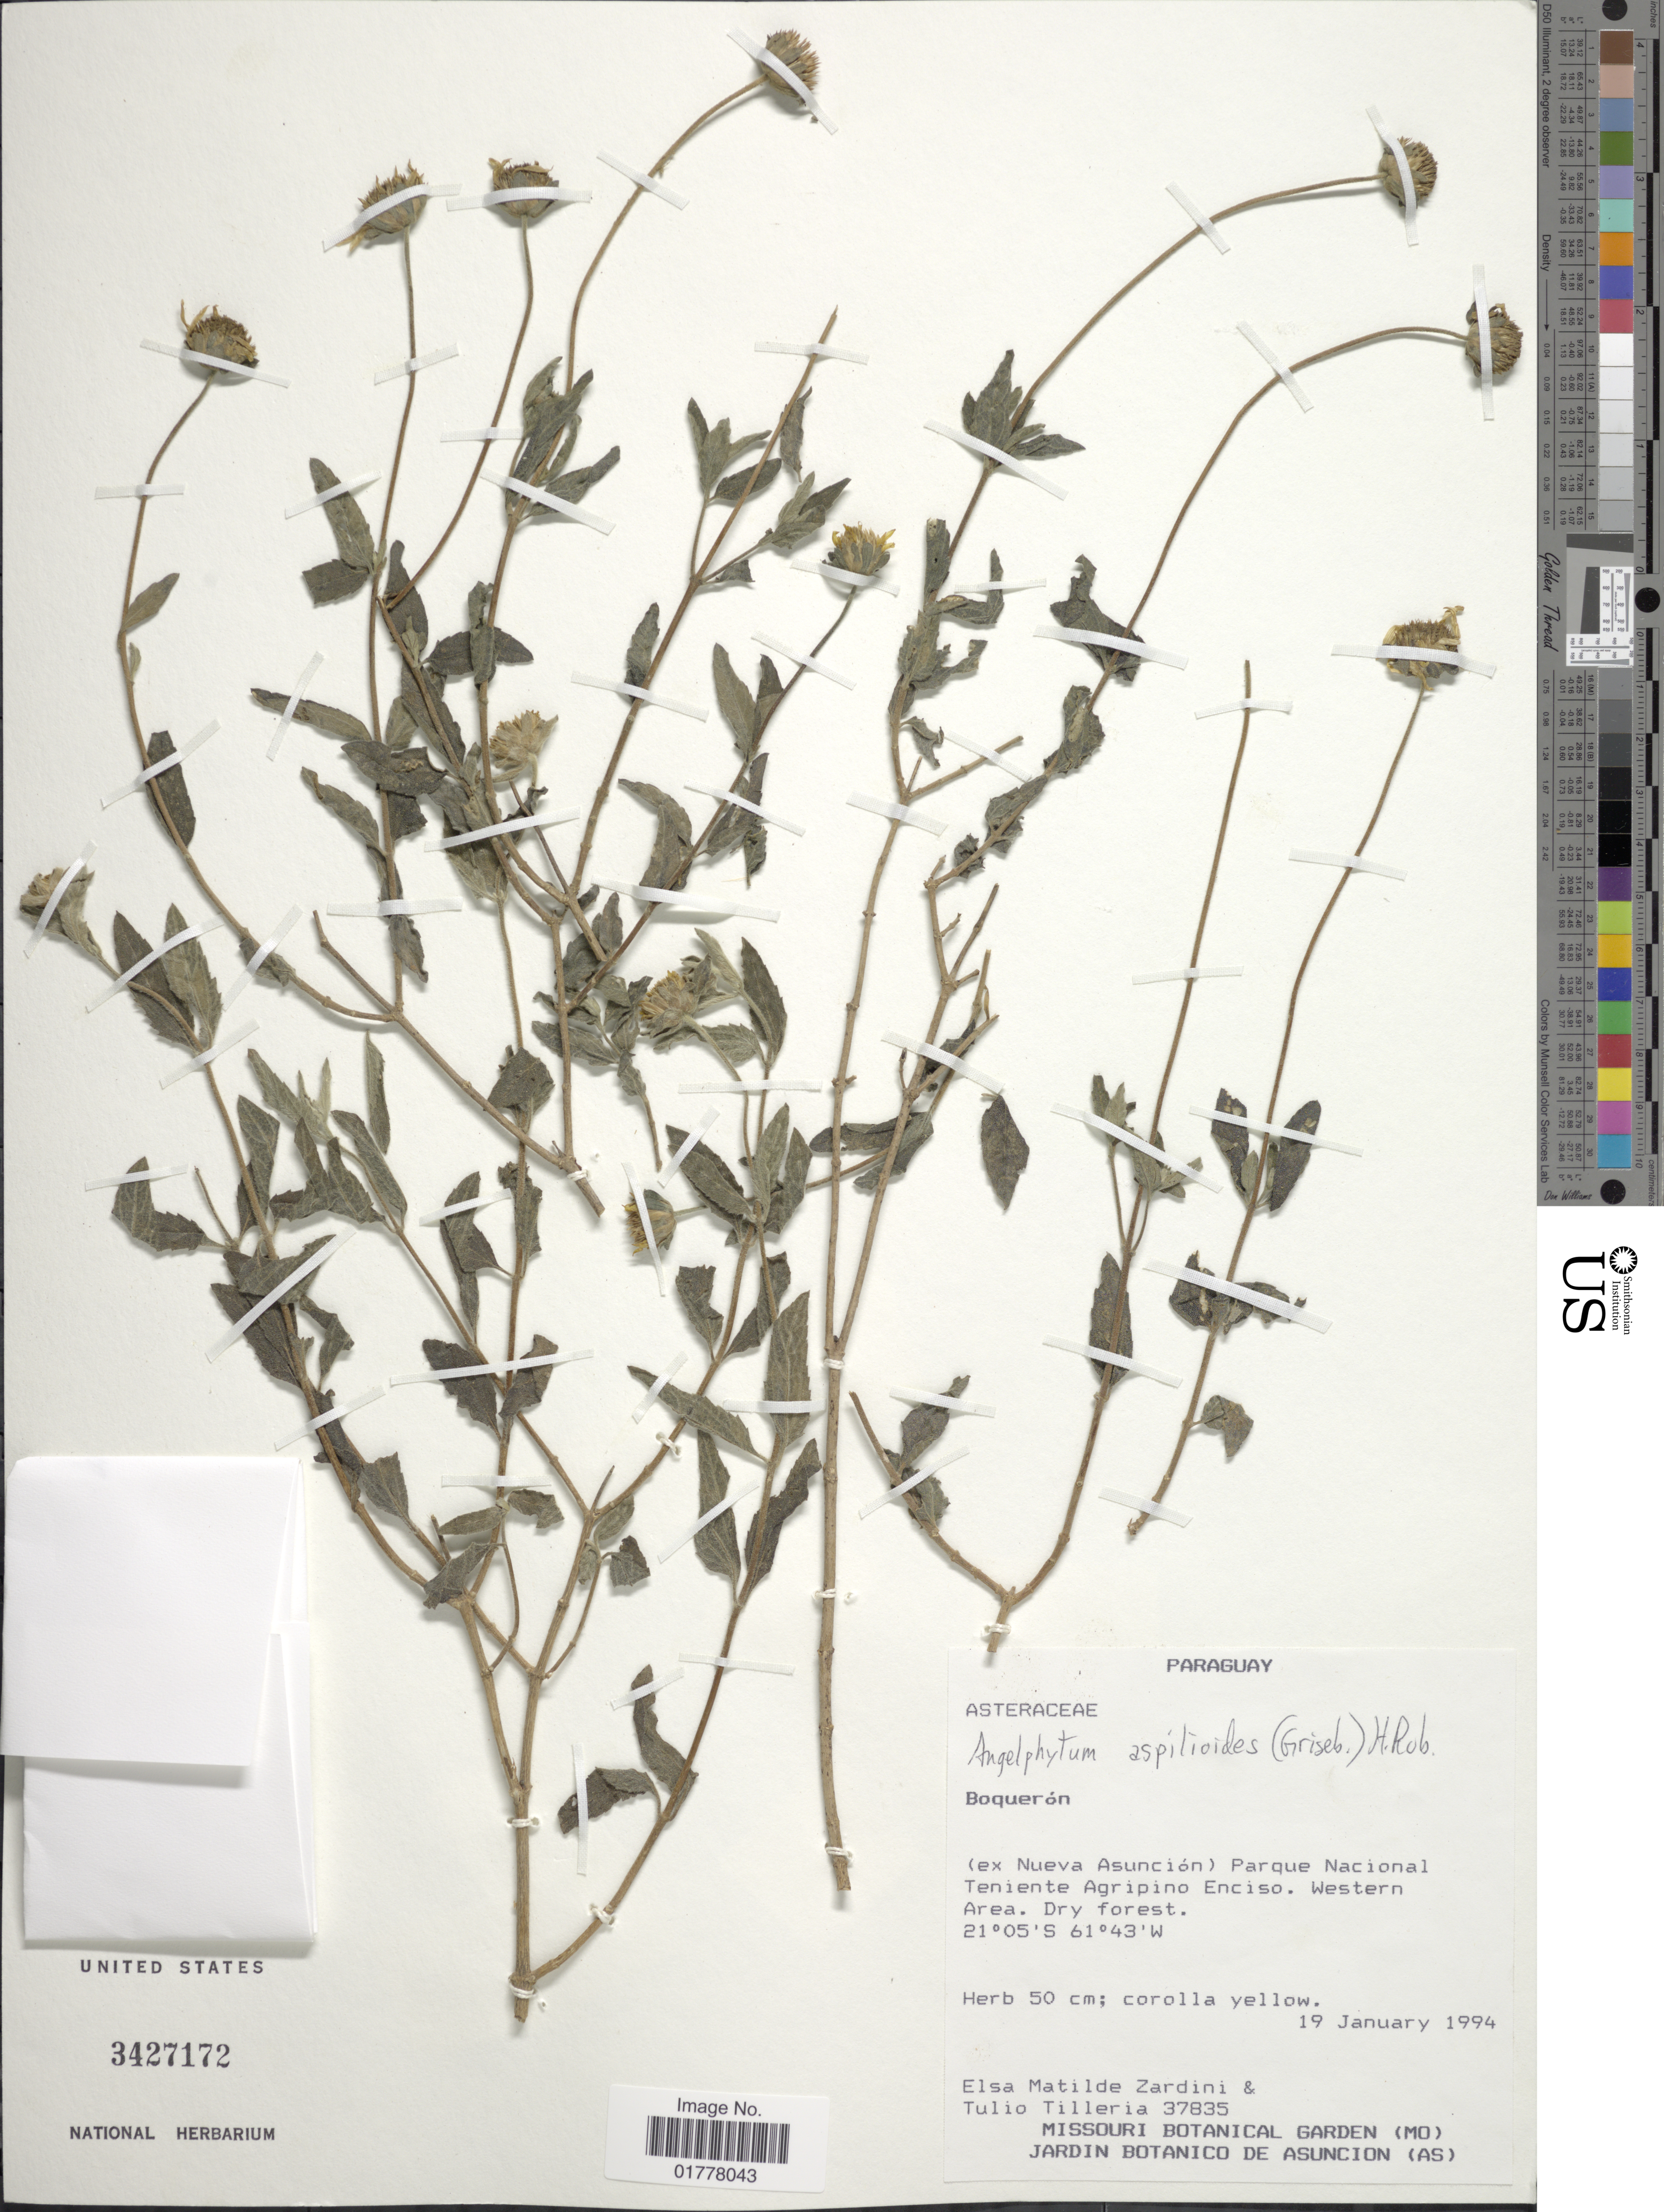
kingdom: Plantae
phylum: Tracheophyta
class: Magnoliopsida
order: Asterales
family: Asteraceae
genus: Angelphytum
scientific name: Angelphytum aspilioides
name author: (Griseb.) H. Rob.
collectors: E. M. Zardini & T. Tilleria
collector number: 37835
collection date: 1994-01-19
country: Paraguay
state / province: Boqueron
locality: Boquerón. (ex Nueva Asunción) Parque Nacional Teniente Agripinho Enciso. Western Area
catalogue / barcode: US 3427172